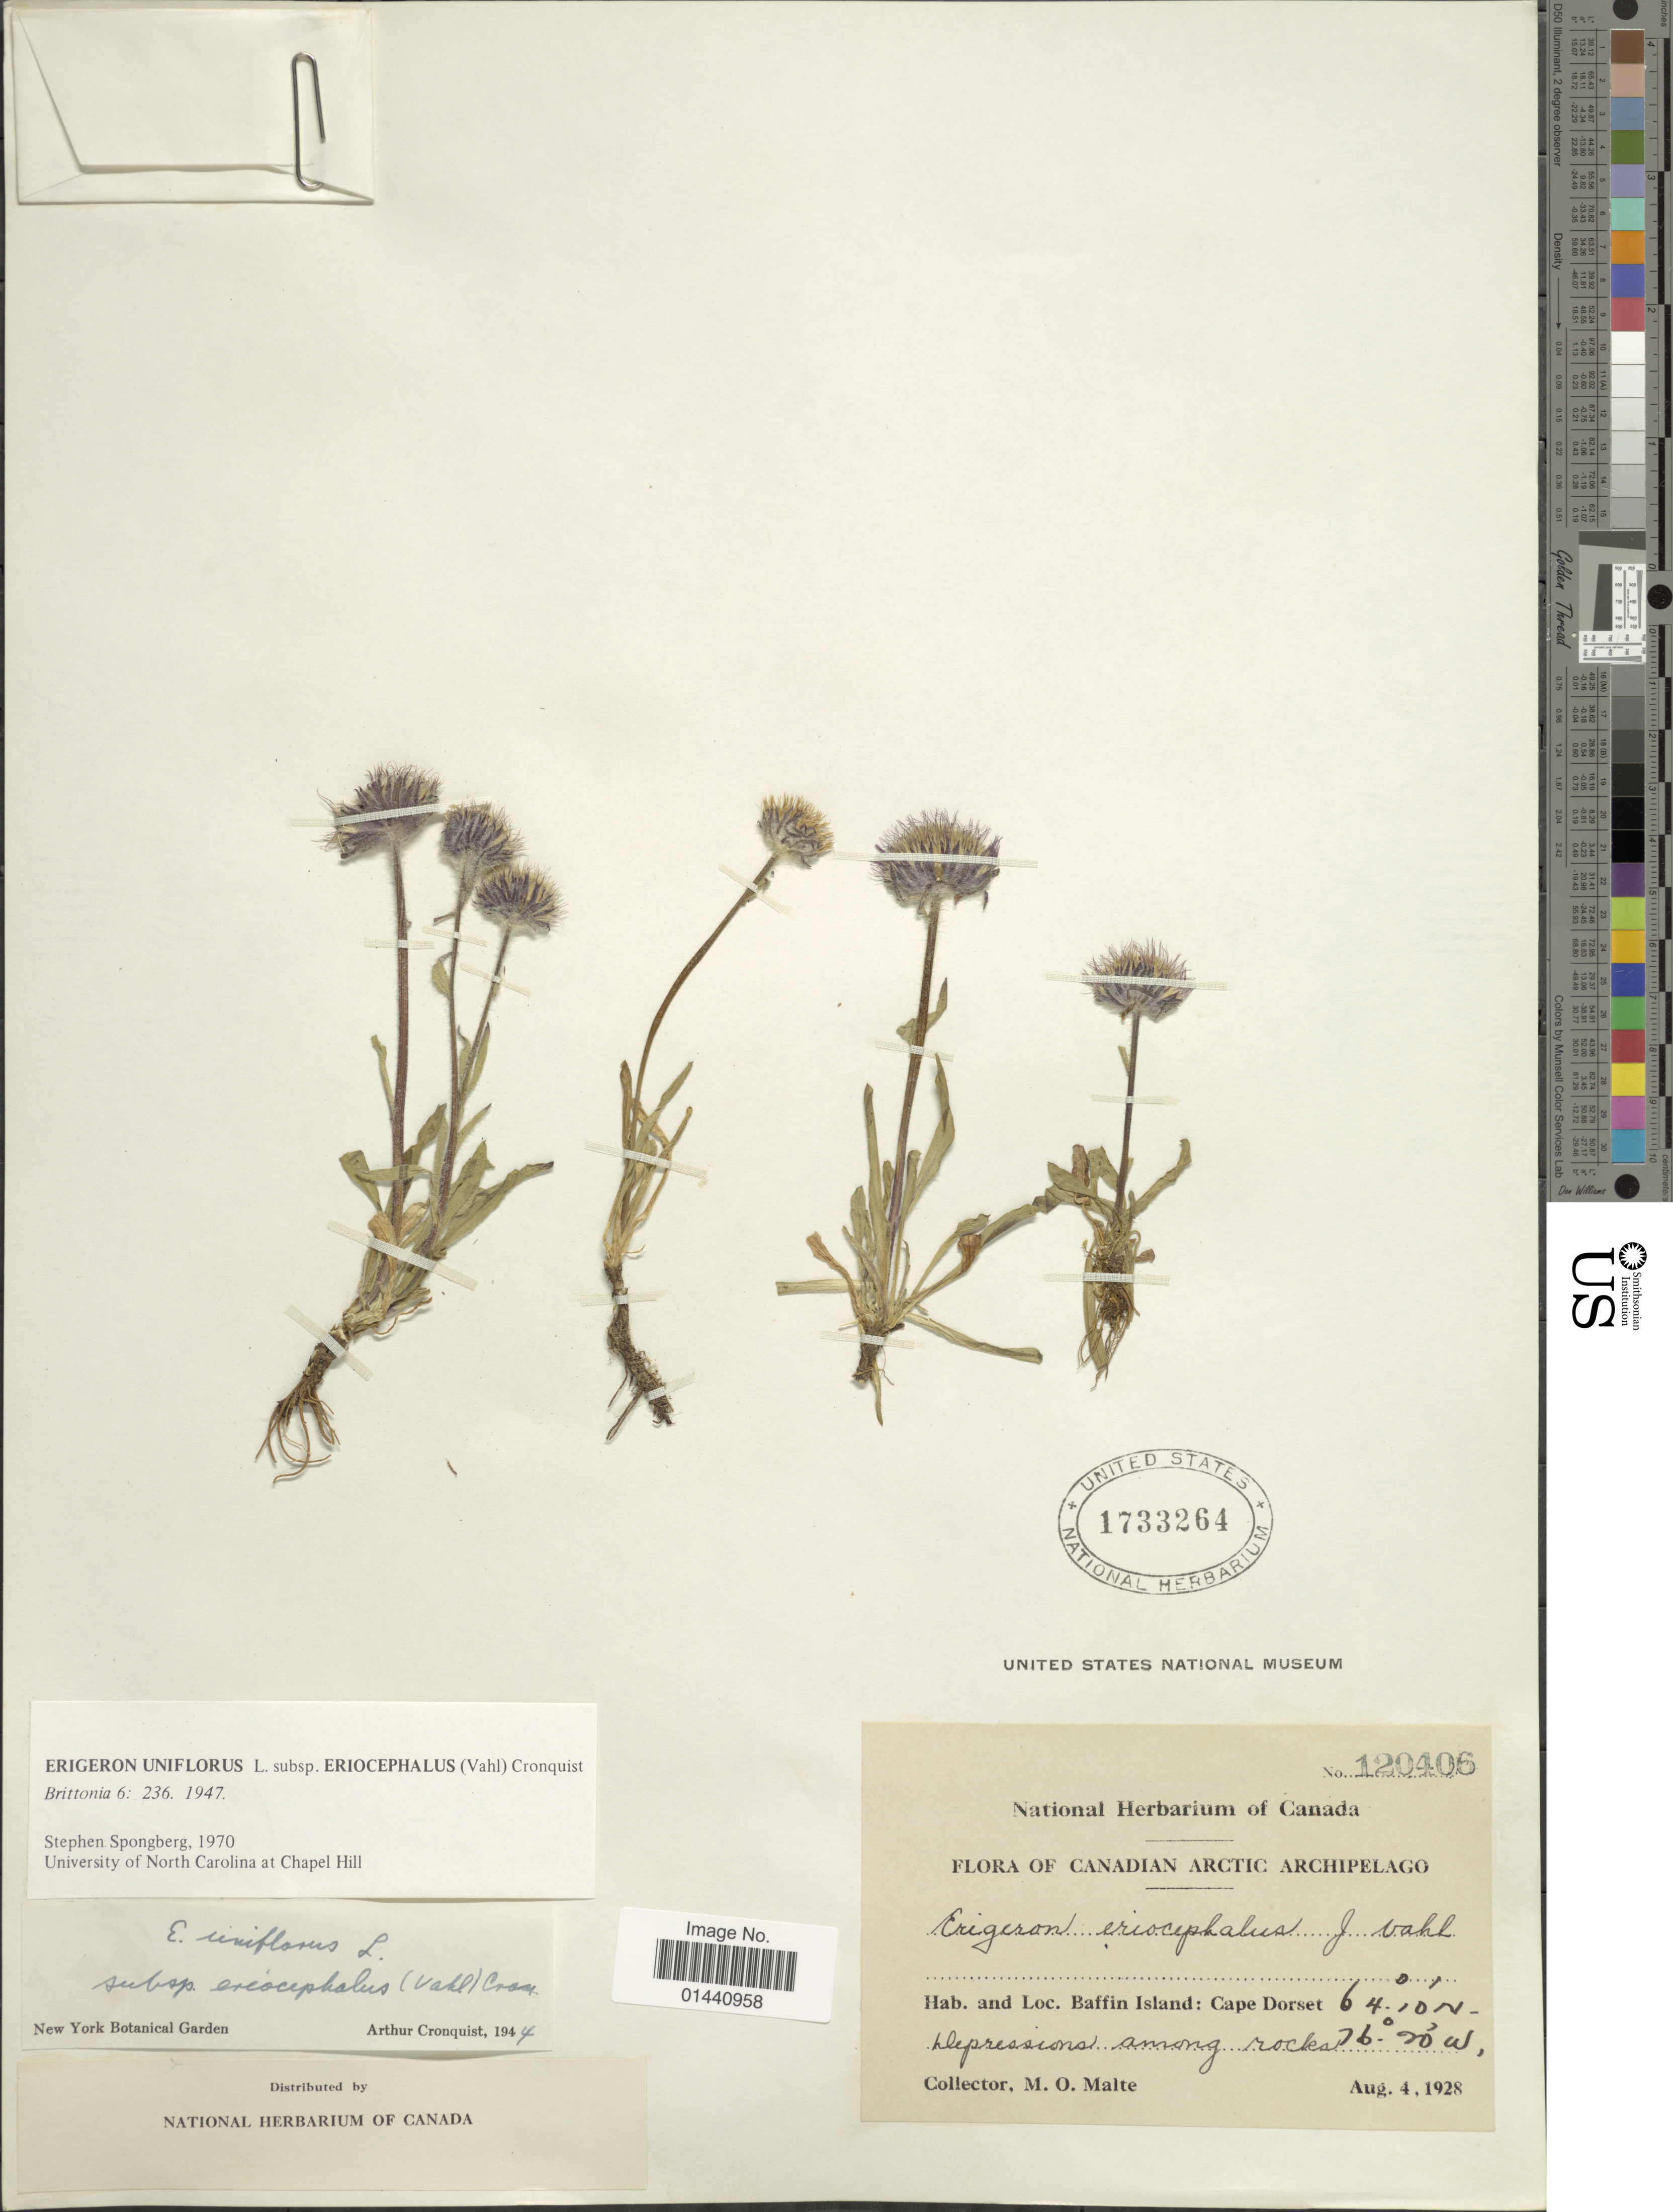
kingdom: Plantae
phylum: Tracheophyta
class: Magnoliopsida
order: Asterales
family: Asteraceae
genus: Erigeron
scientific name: Erigeron eriocephalus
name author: J. Vahl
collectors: M. O. Malte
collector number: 120406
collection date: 1928-08-04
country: Canada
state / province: Nunavut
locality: Canadian Arctic Archipelago. Baffin Island: Cape Dorset.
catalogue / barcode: US 1733264